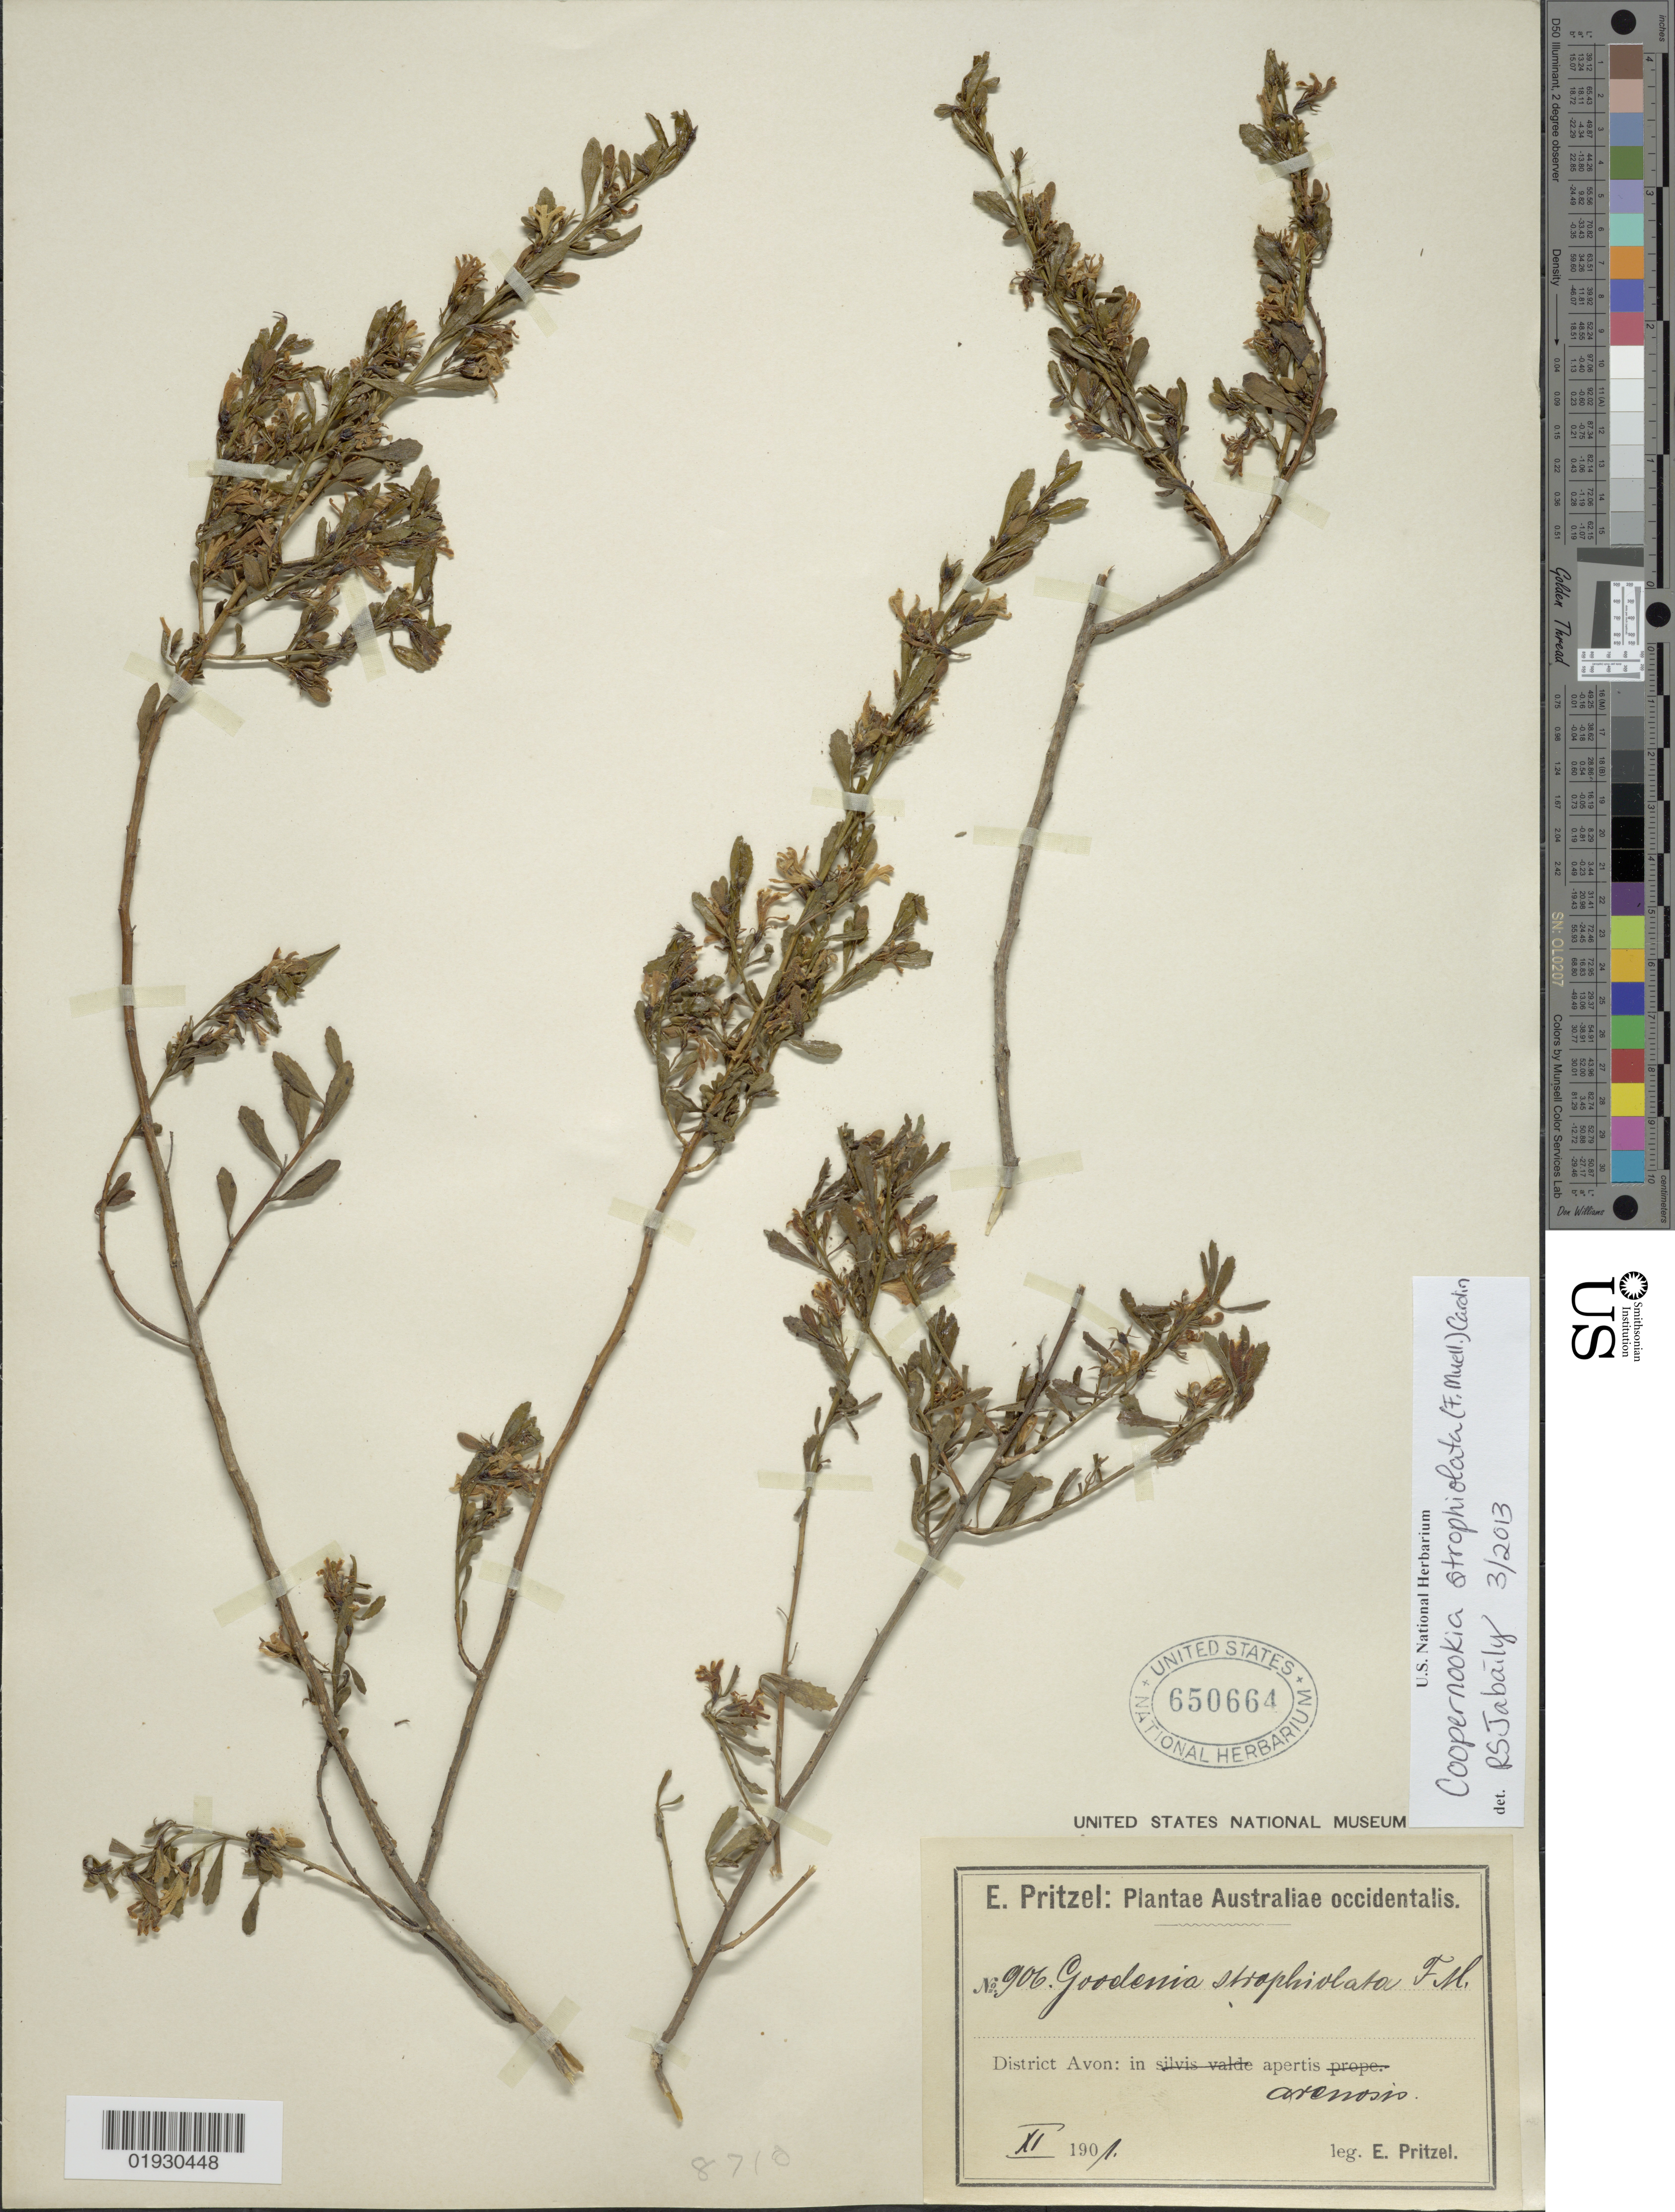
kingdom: Plantae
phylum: Tracheophyta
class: Magnoliopsida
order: Asterales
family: Goodeniaceae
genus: Coopernookia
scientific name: Coopernookia strophiolata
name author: (F. Muell.) Carolin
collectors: E. G. Pritzel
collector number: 906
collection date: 1901-11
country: Australia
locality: District Avon: in apertis arenosis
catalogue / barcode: US 650664